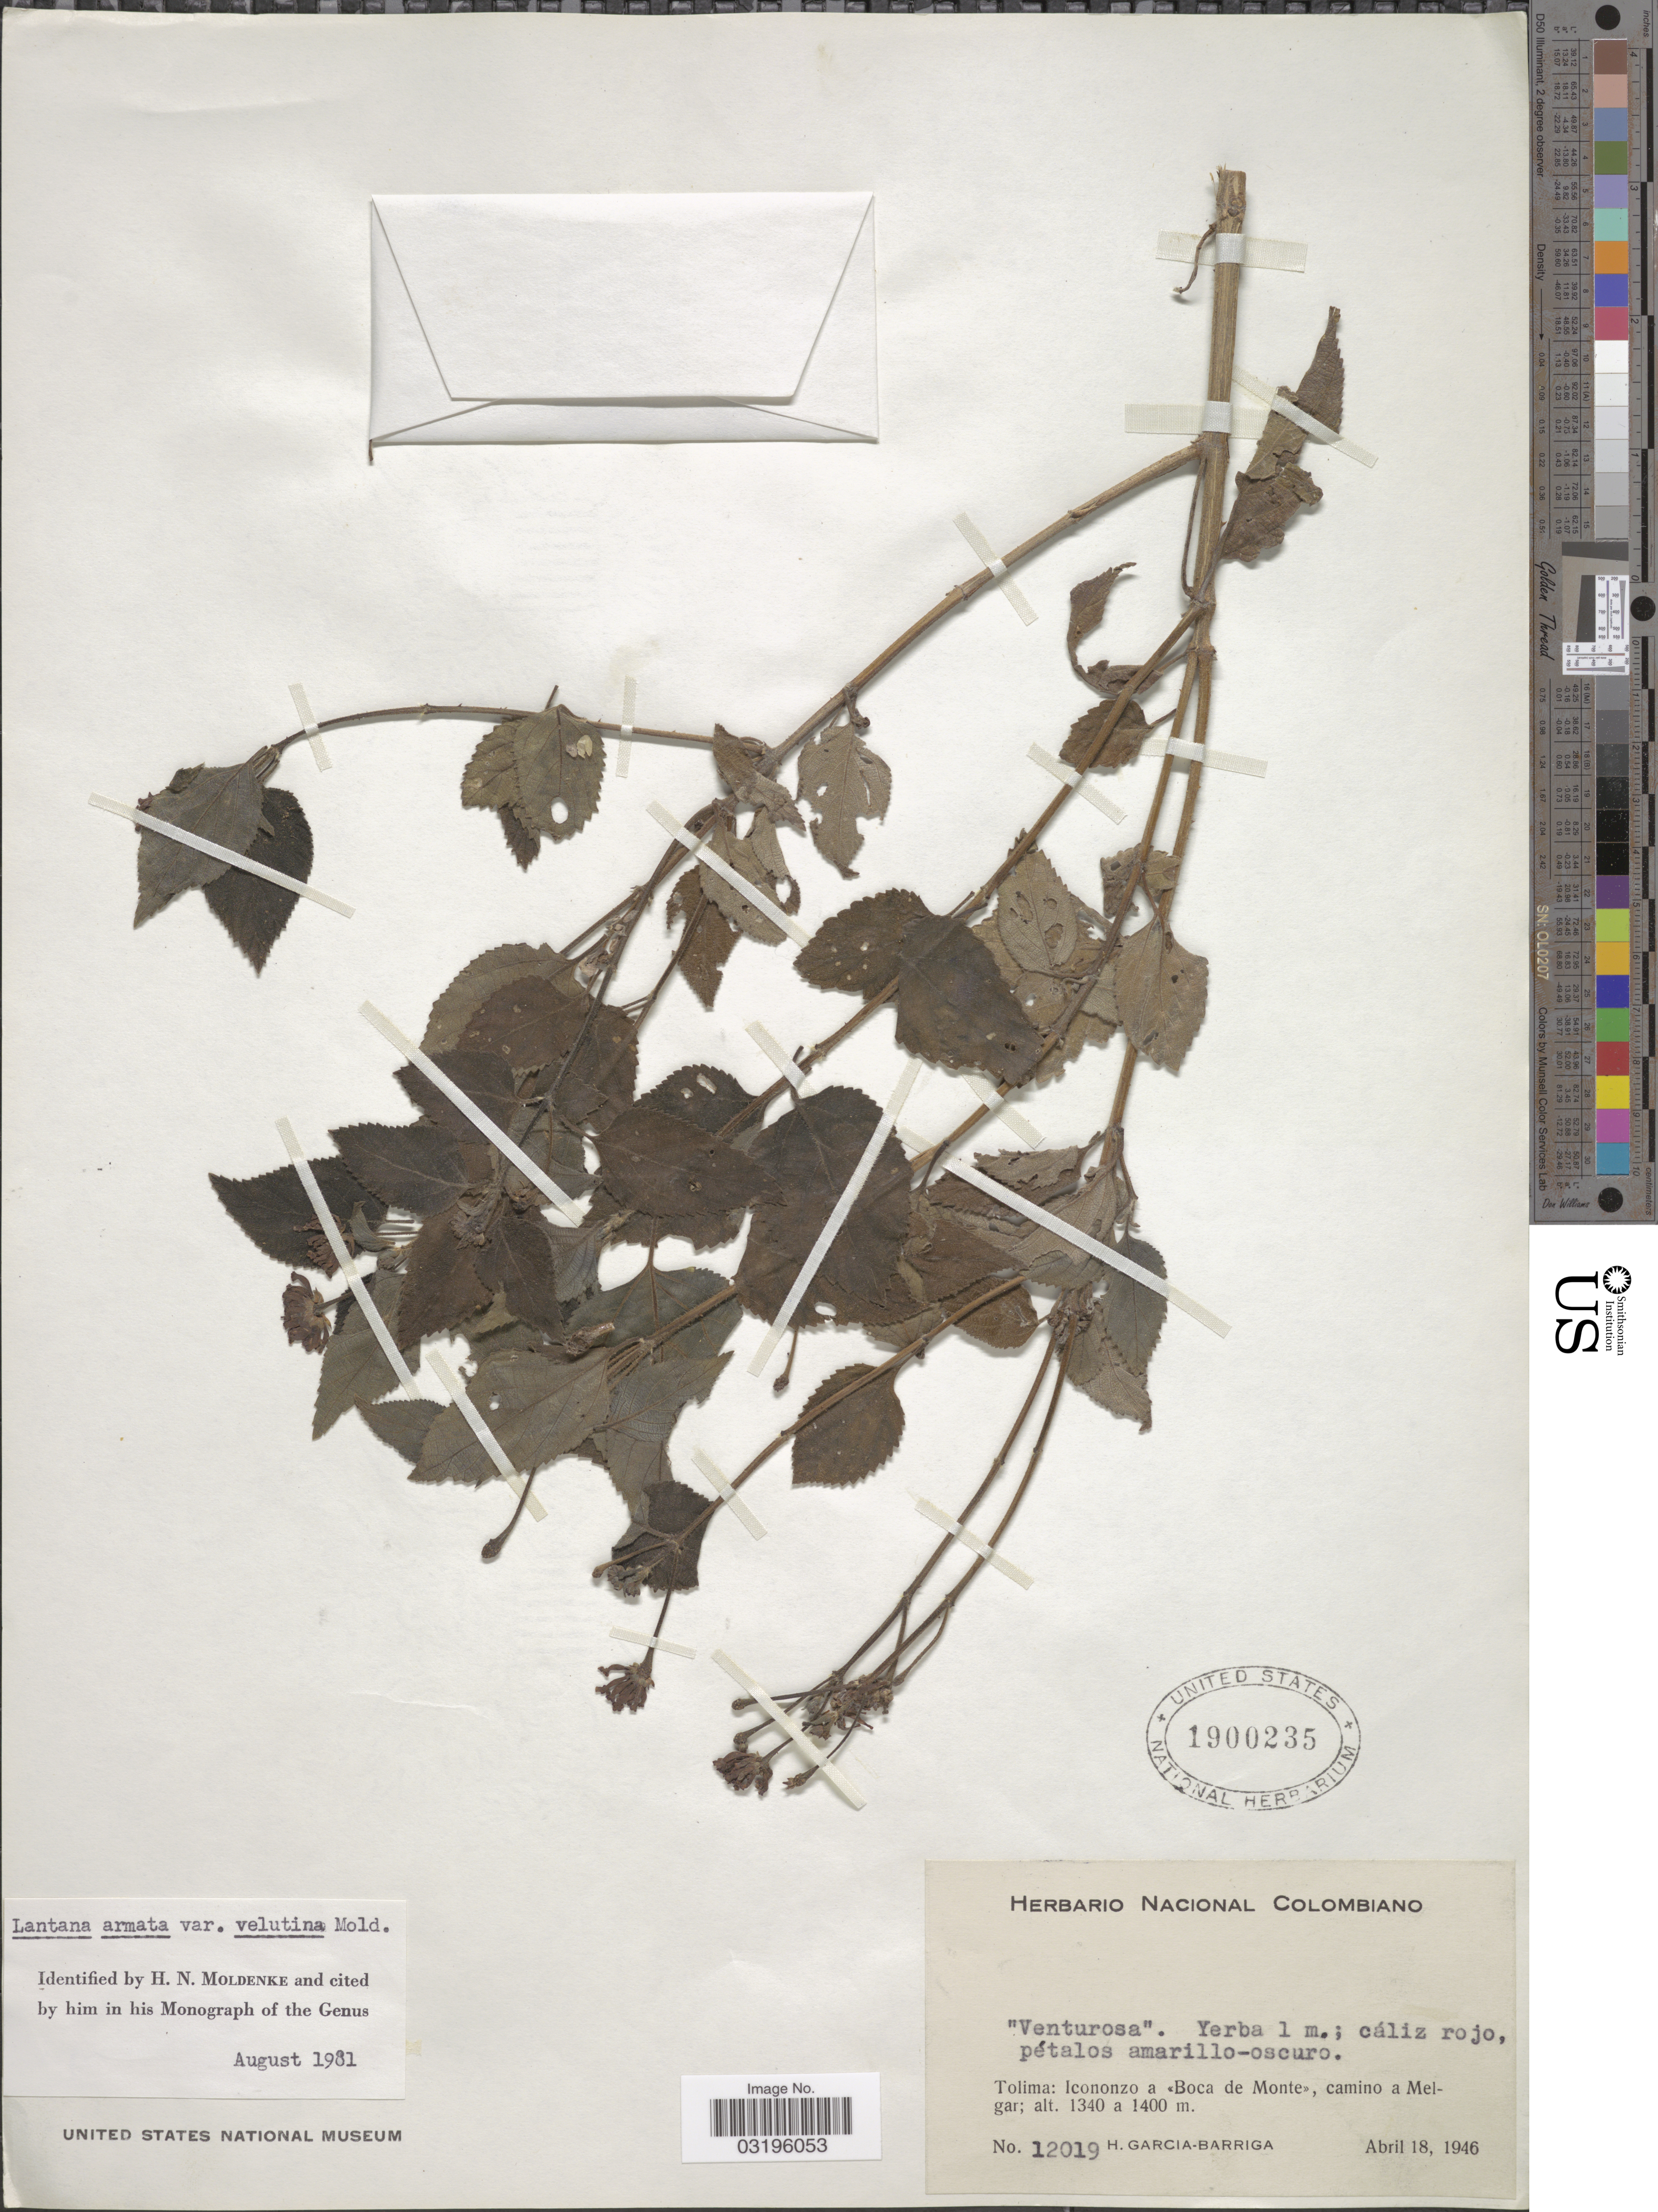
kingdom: Plantae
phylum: Tracheophyta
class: Magnoliopsida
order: Lamiales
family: Verbenaceae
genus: Lantana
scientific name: Lantana armata var. velutina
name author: Moldenke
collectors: H. García Barriga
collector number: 12019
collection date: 1946-04-18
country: Colombia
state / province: Tolima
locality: Icononzo a Boca de Monte, camino a Melgar.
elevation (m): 1340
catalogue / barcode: US 1900235